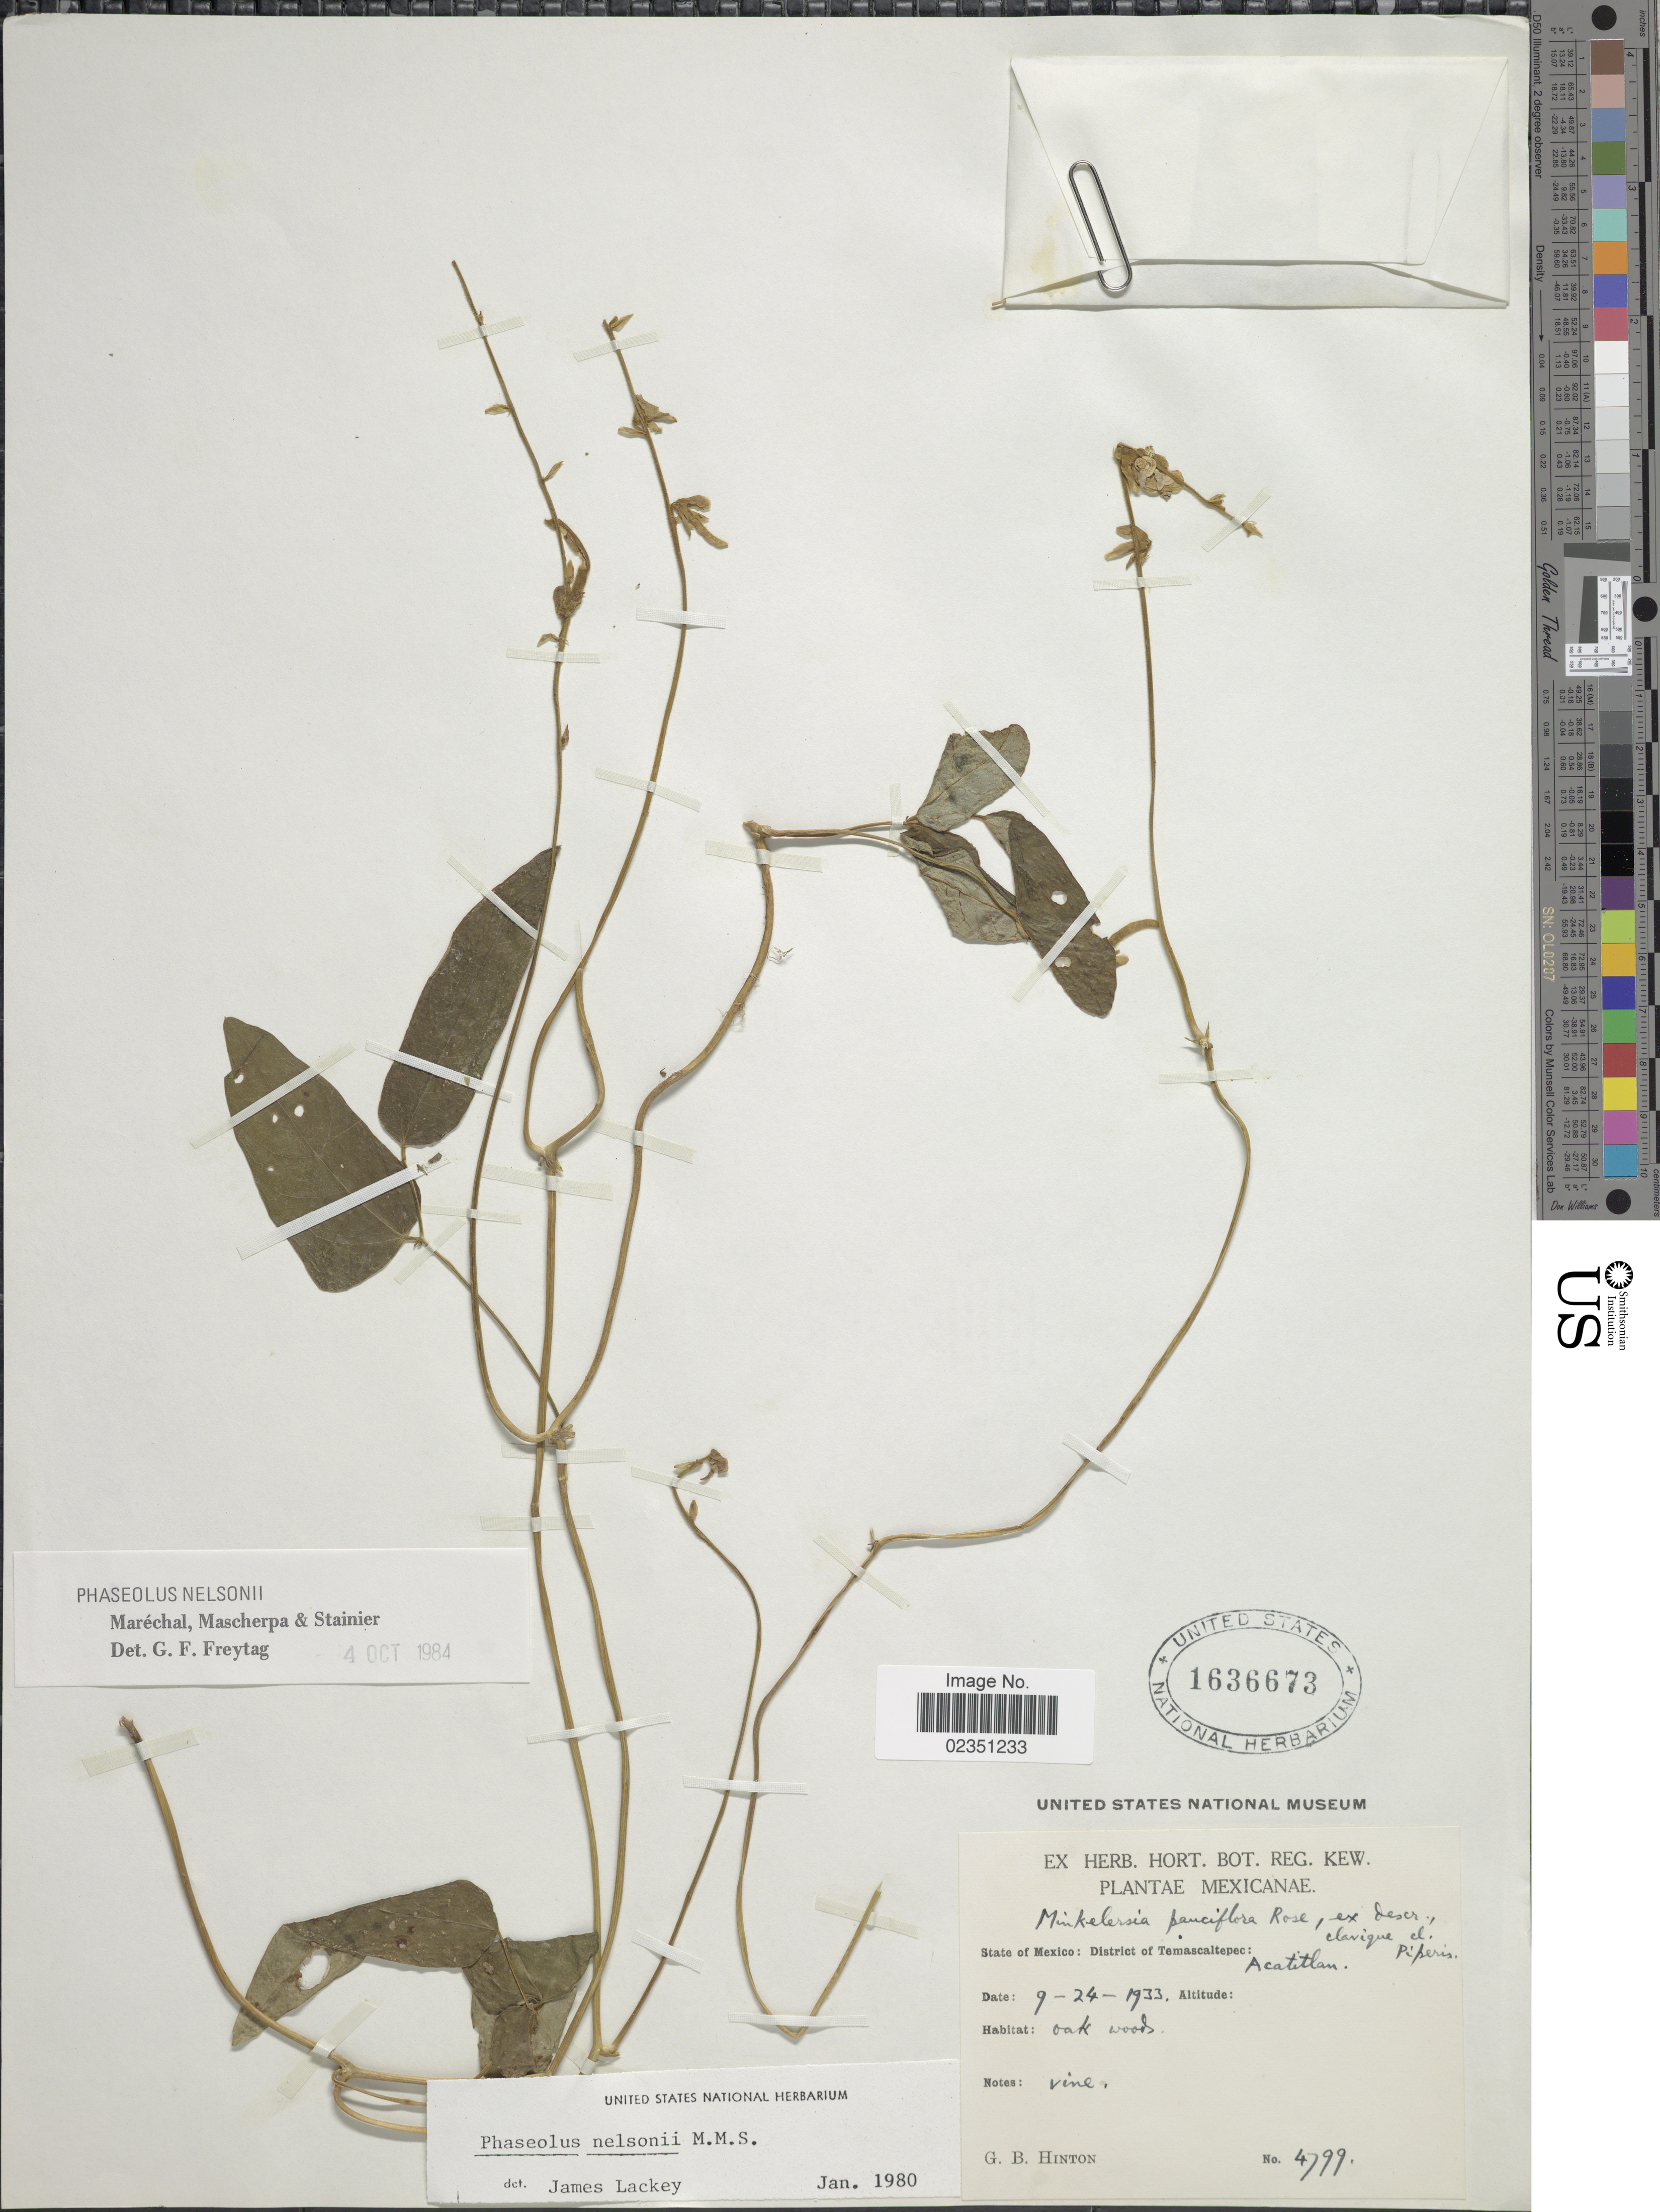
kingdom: Plantae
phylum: Tracheophyta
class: Magnoliopsida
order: Fabales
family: Fabaceae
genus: Phaseolus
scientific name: Phaseolus nelsonii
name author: Maréchal & et al.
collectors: G. B. Hinton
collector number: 4799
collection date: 1933-09-24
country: Mexico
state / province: México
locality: District of Temascaltepec: Acatitlan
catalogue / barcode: US 1636673